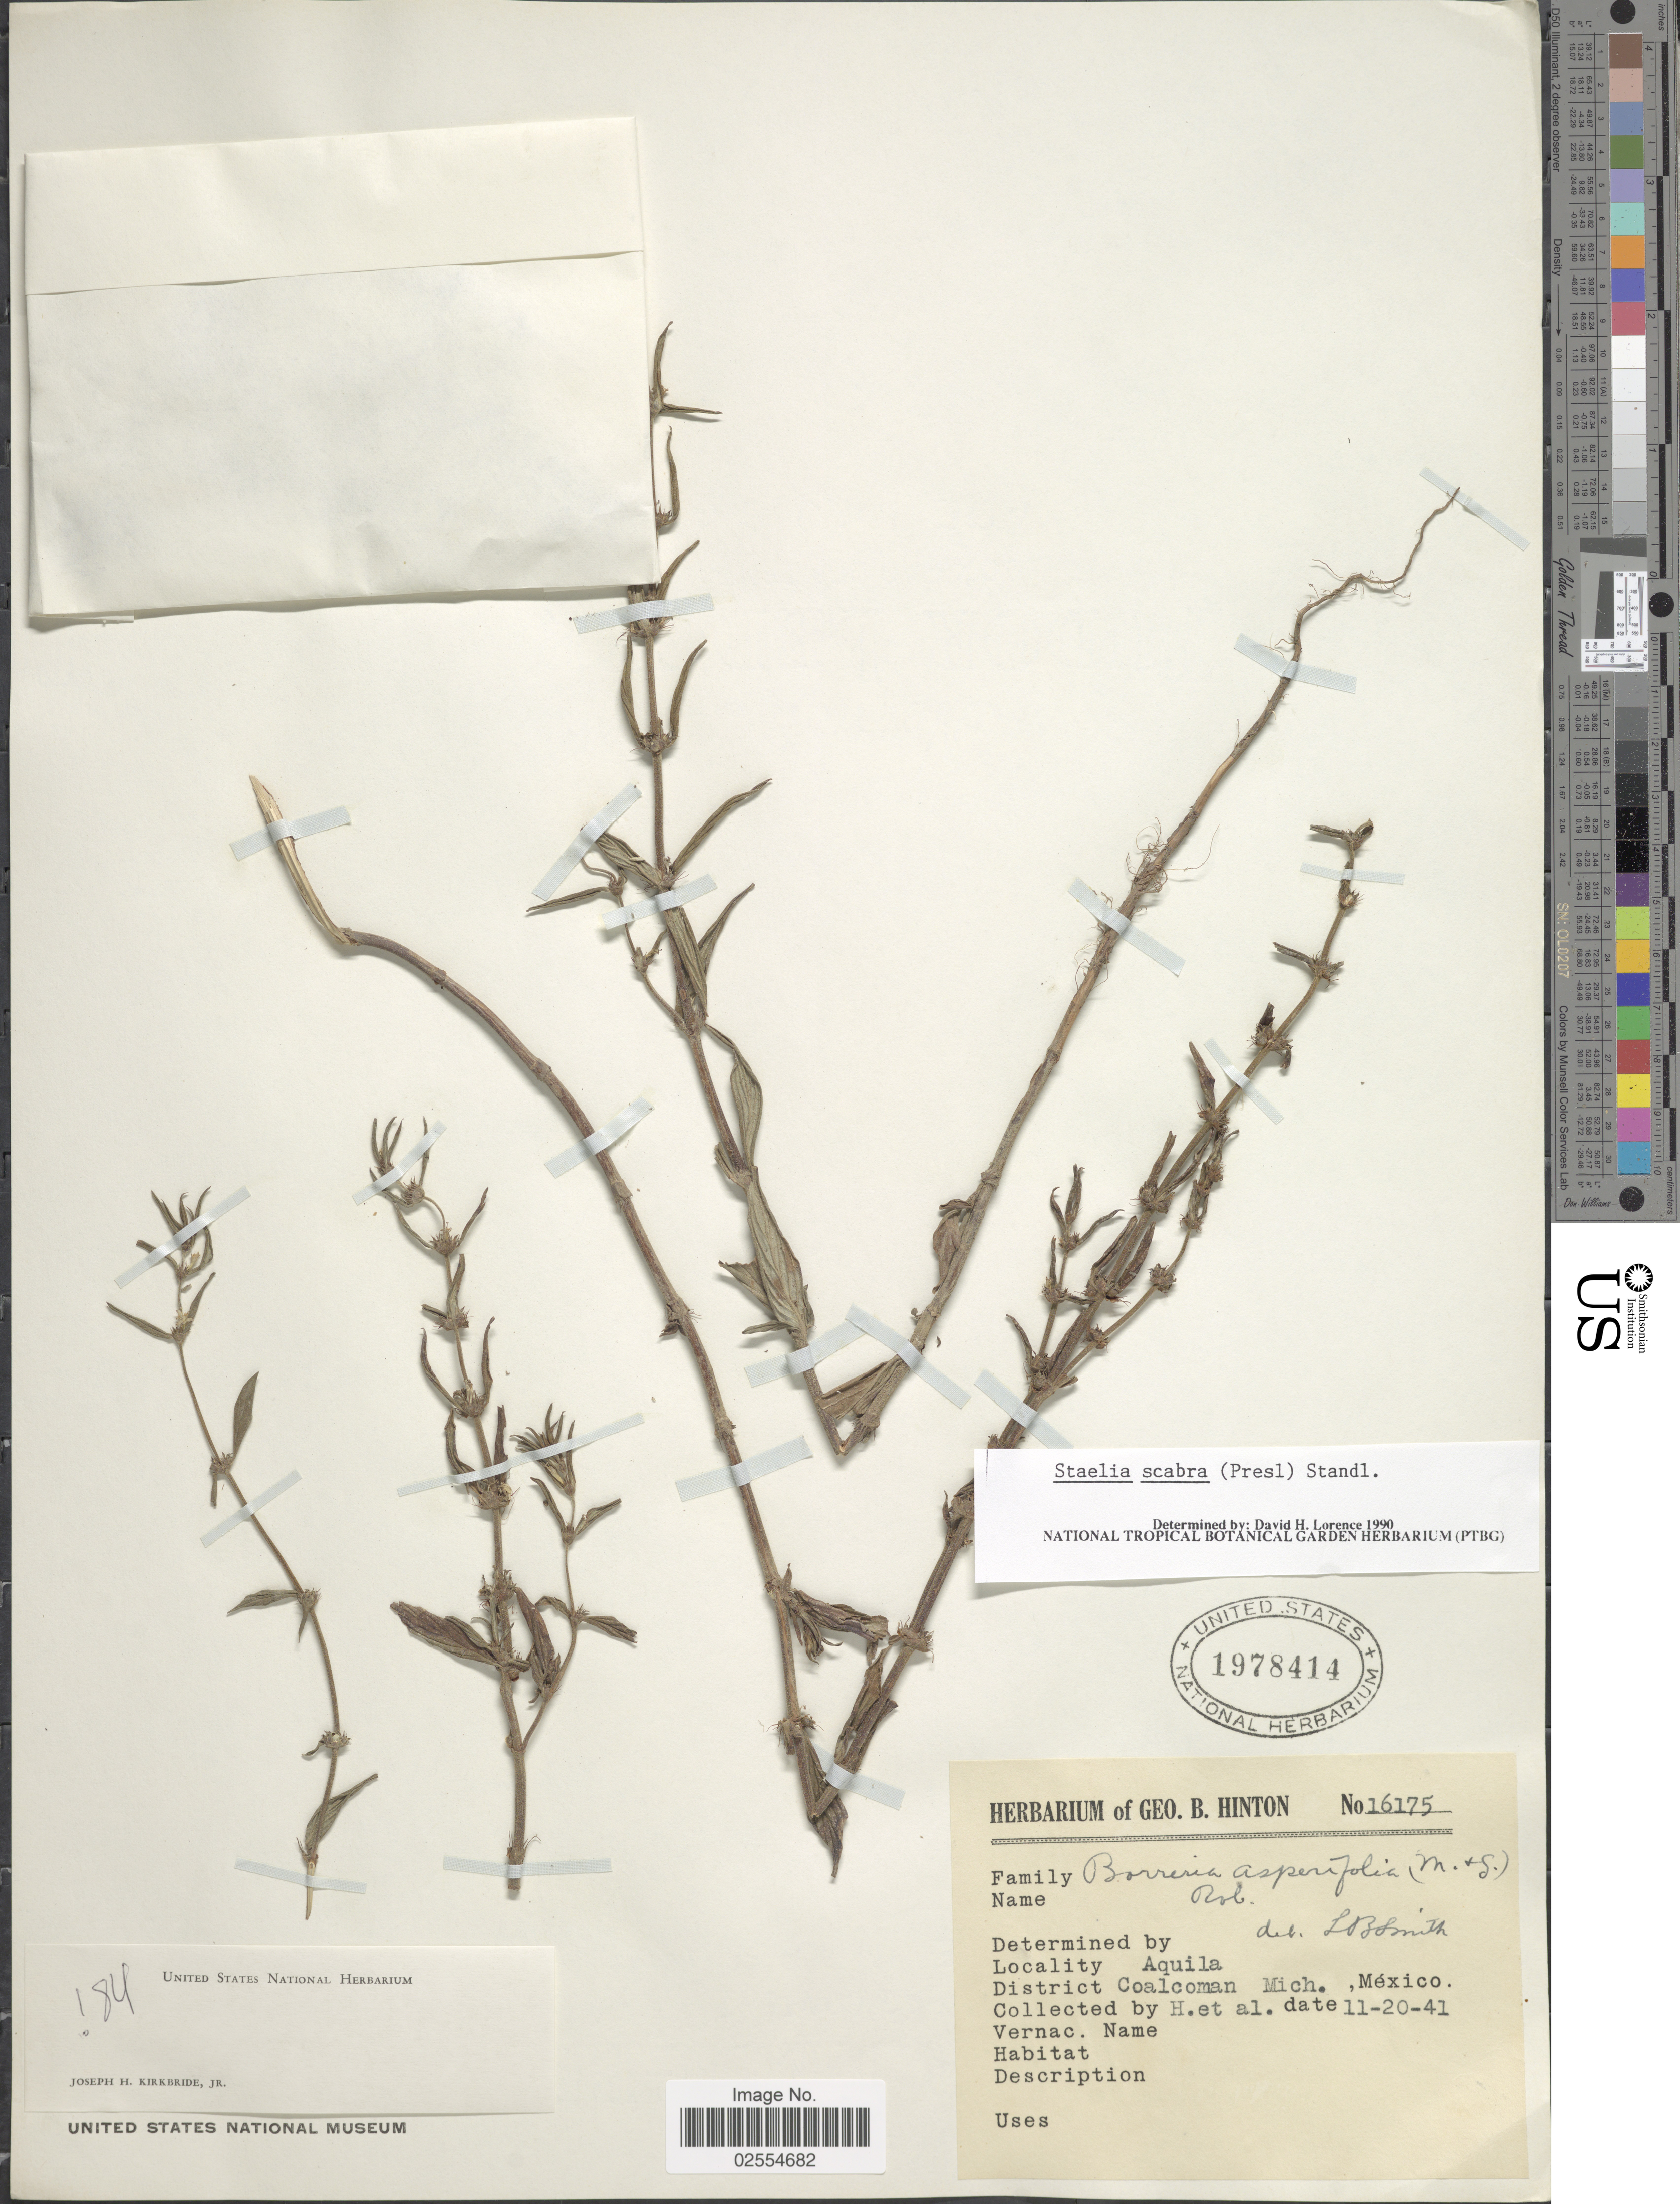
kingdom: Plantae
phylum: Tracheophyta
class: Magnoliopsida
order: Gentianales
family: Rubiaceae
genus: Staelia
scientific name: Staelia scabra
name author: (C. Presl) Standl.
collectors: G. B. Hinton & et al.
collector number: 16175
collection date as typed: Transcribed d/m/y: 20/11/41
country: Mexico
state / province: Michoacán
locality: Aquila, District Coacoman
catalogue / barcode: US 1978414